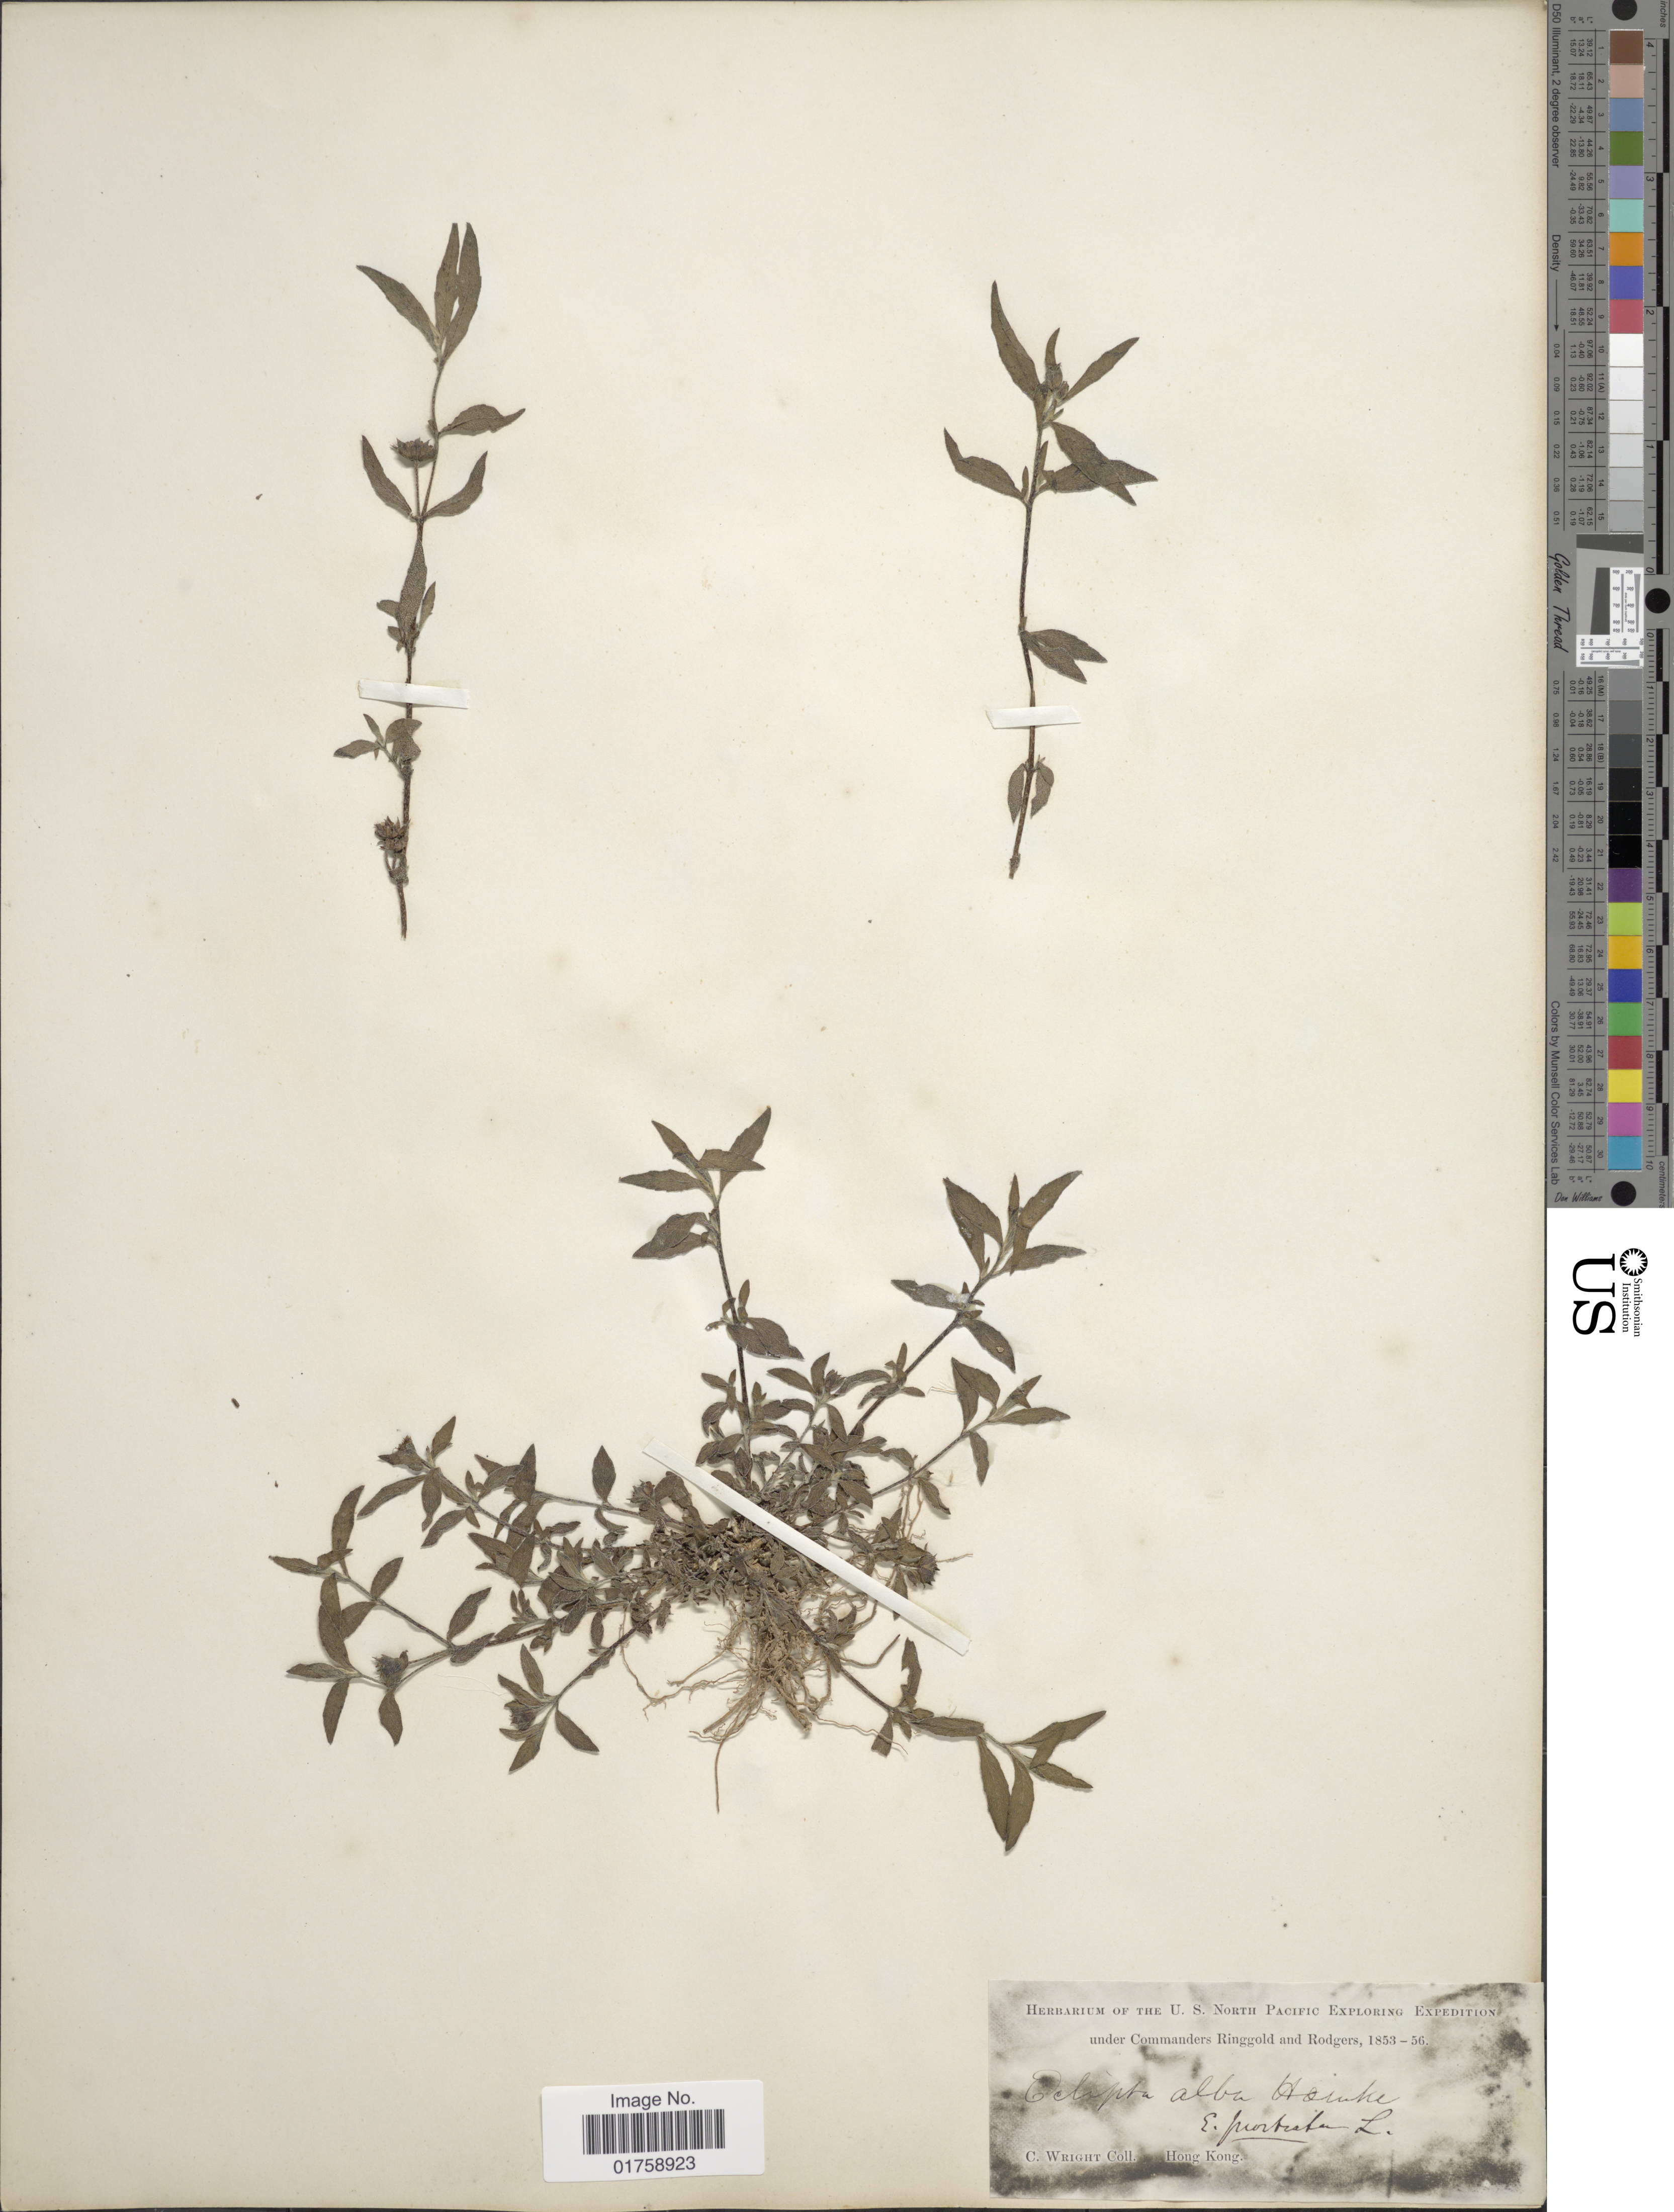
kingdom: Plantae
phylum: Tracheophyta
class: Magnoliopsida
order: Asterales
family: Asteraceae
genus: Eclipta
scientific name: Eclipta prostrata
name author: (L.) L.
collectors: C. Wright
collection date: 1853/1856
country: China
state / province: Hong Kong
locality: Hong Kong